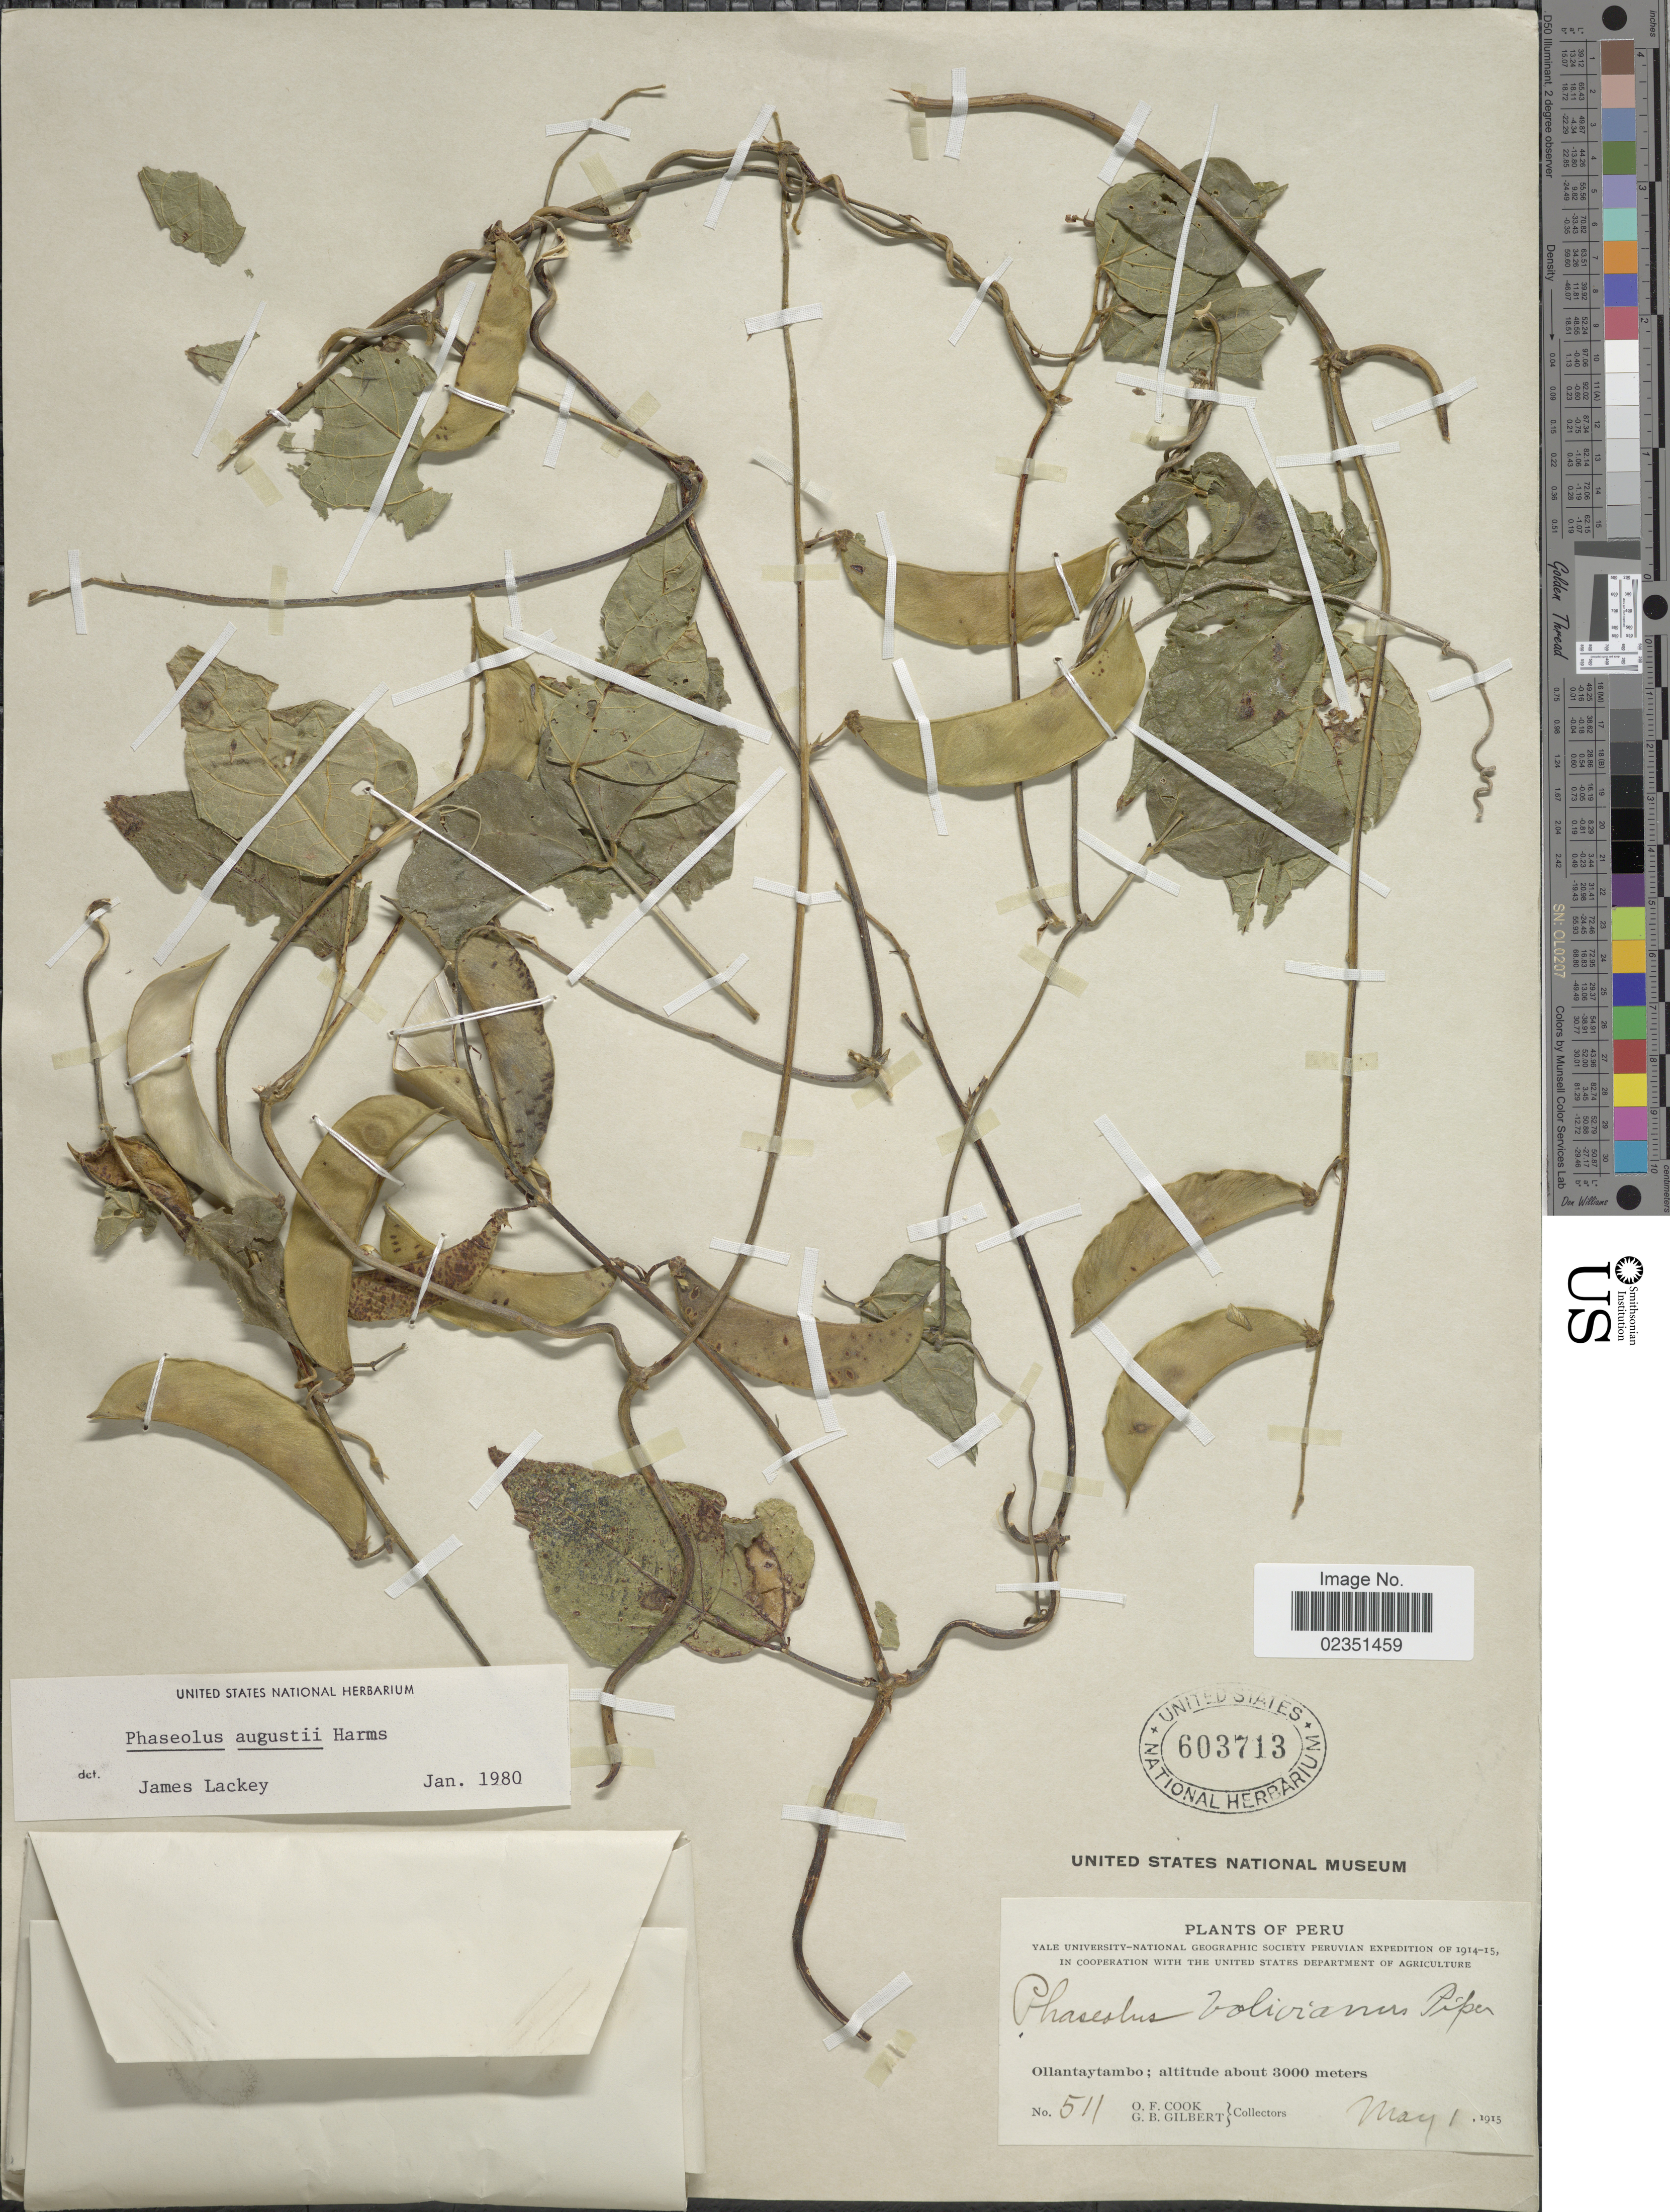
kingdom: Plantae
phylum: Tracheophyta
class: Magnoliopsida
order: Fabales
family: Fabaceae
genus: Phaseolus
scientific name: Phaseolus augusti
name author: Harms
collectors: O. F. Cook & G. B. Gilbert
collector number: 511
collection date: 1915-05-01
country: Peru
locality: Ollantaytambo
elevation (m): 3000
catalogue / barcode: US 603713